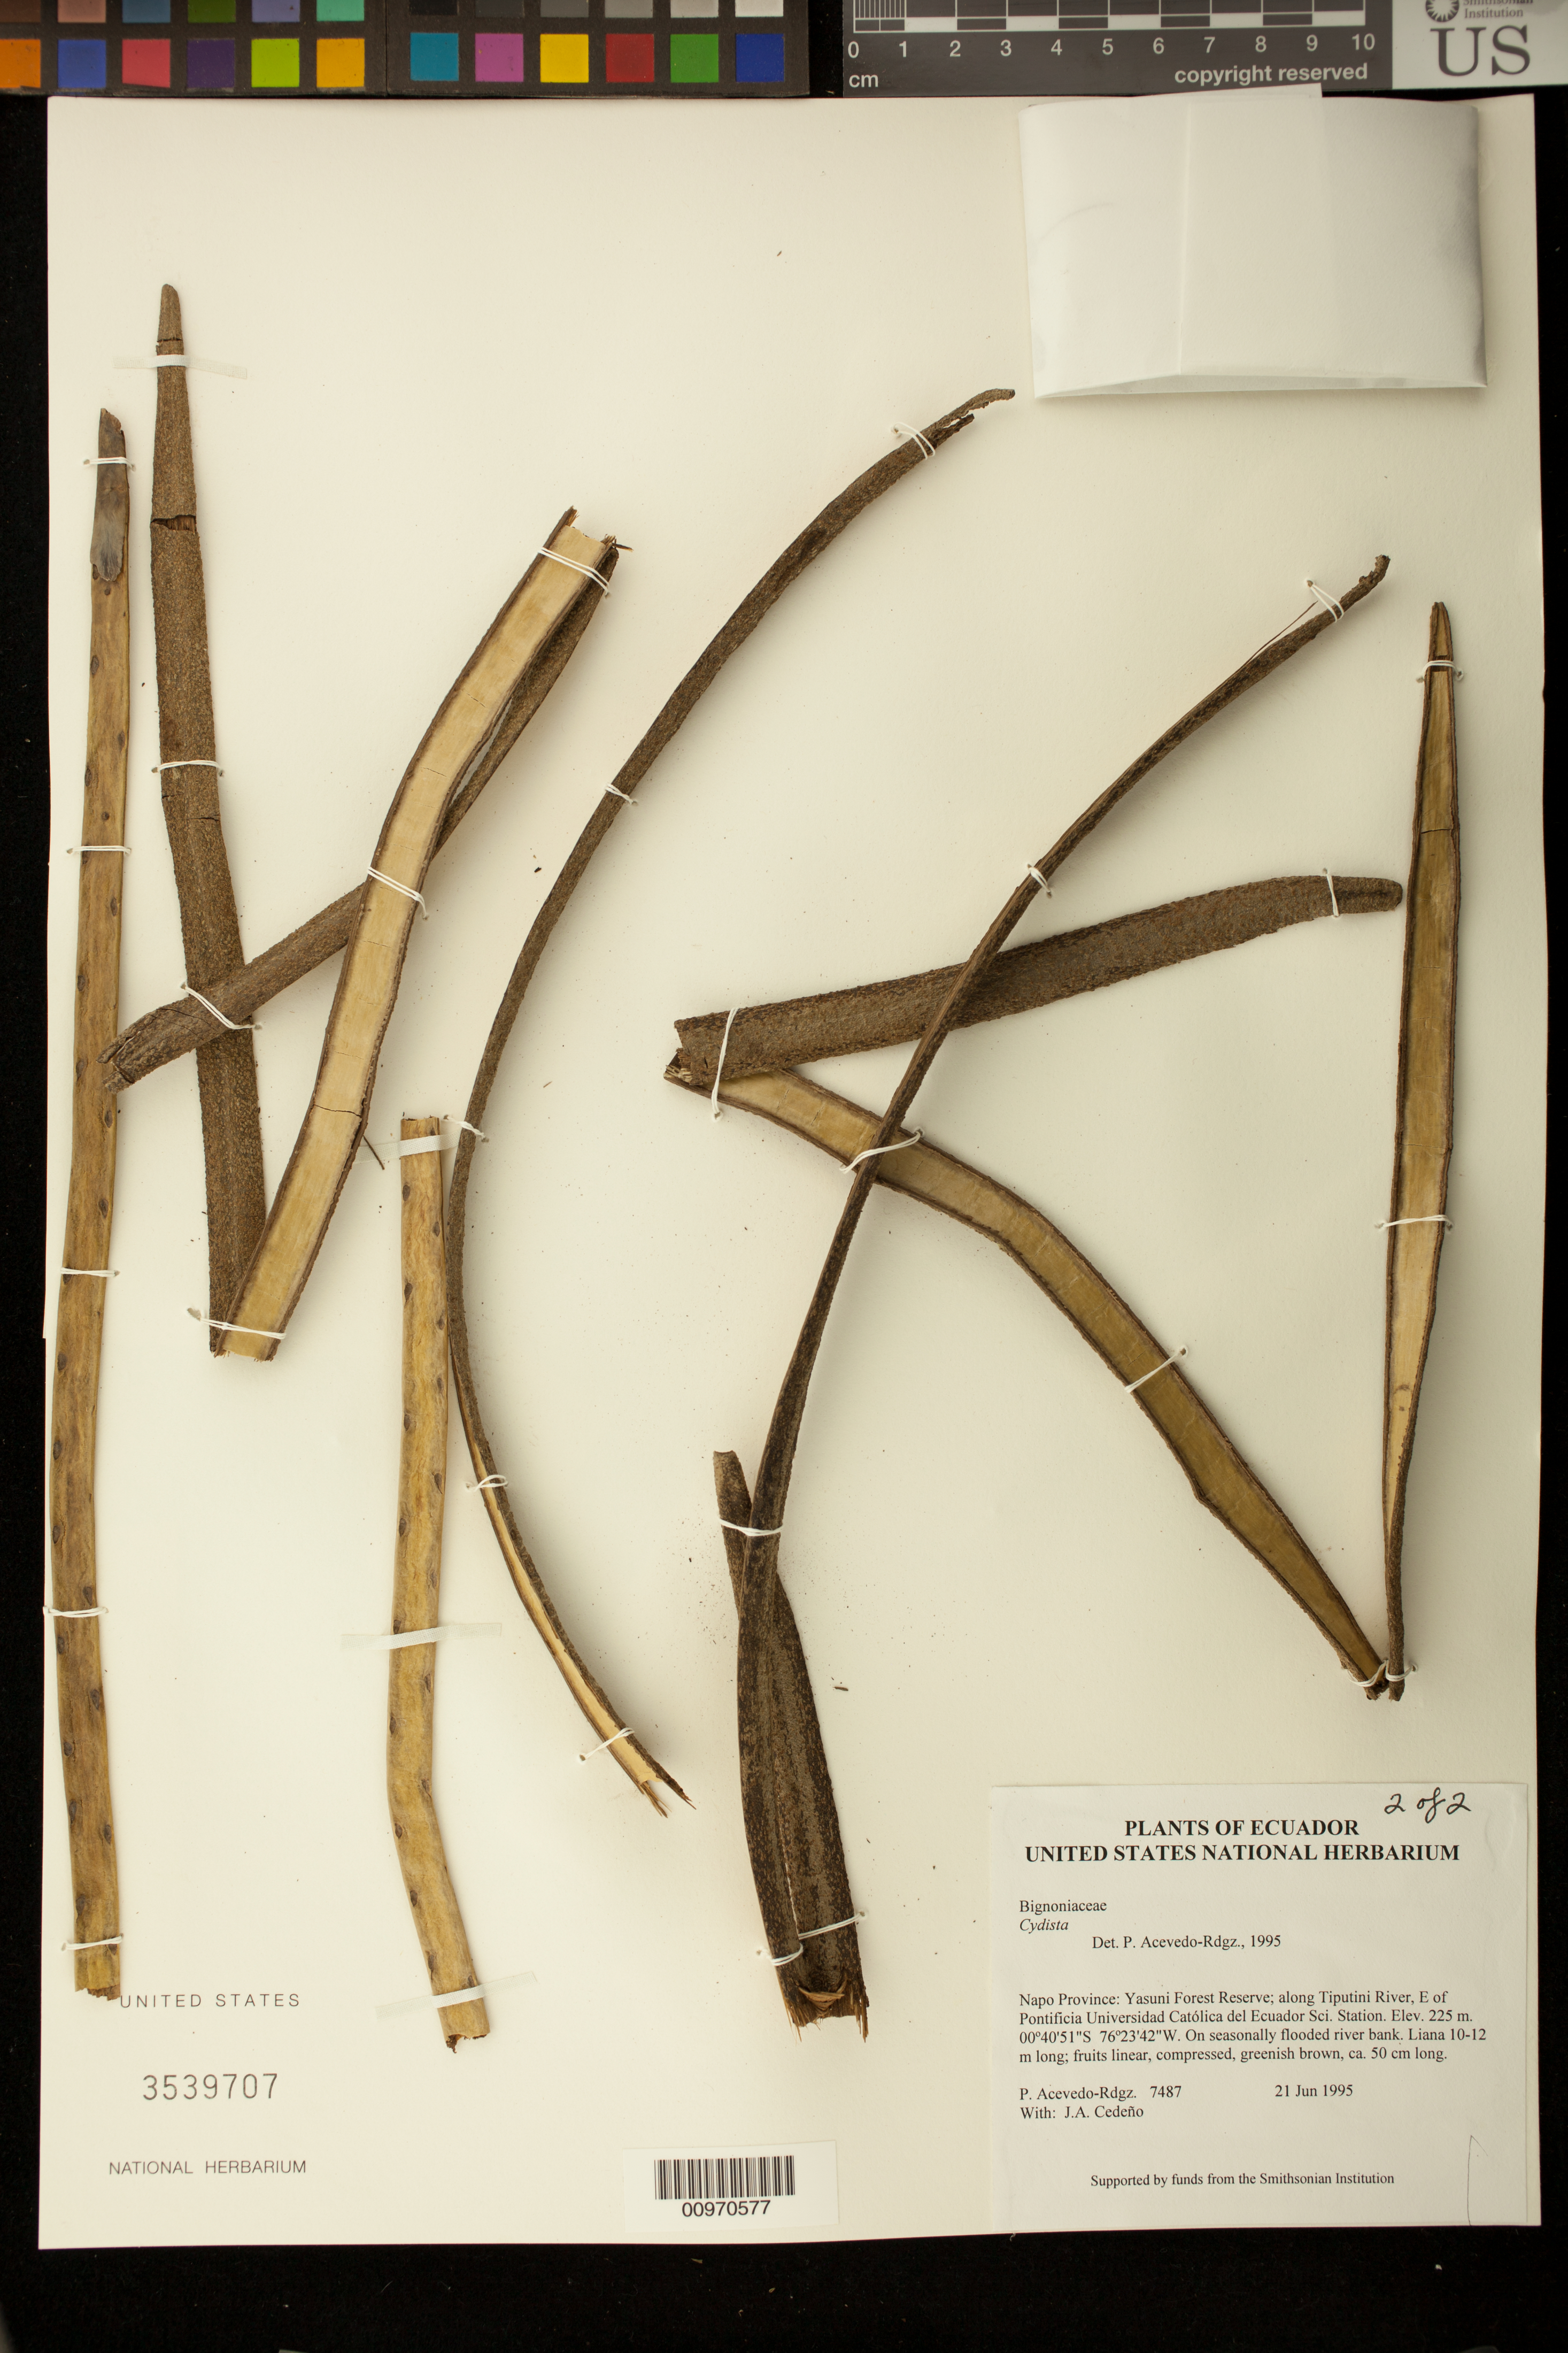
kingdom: Plantae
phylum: Tracheophyta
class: Magnoliopsida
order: Lamiales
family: Bignoniaceae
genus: Tanaecium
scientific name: Tanaecium pyramidatum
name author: (Rich.) L.G. Lohmann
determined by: Strong, M. T., (US), Smithsonian Institution - National Museum of Natural History (UNITED STATES)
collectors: P. Acevedo-Rodr. & J. A. Cedeño M.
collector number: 7487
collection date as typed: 21 Jun 1995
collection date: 1995-06-21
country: Ecuador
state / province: Napo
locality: Yasuni Forest Reserve; along Tiputini River, E of Pontificia Universidad Católica del Ecuador Sci. Station.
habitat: On seasonally flooded river bank.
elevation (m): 225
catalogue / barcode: US 3539707